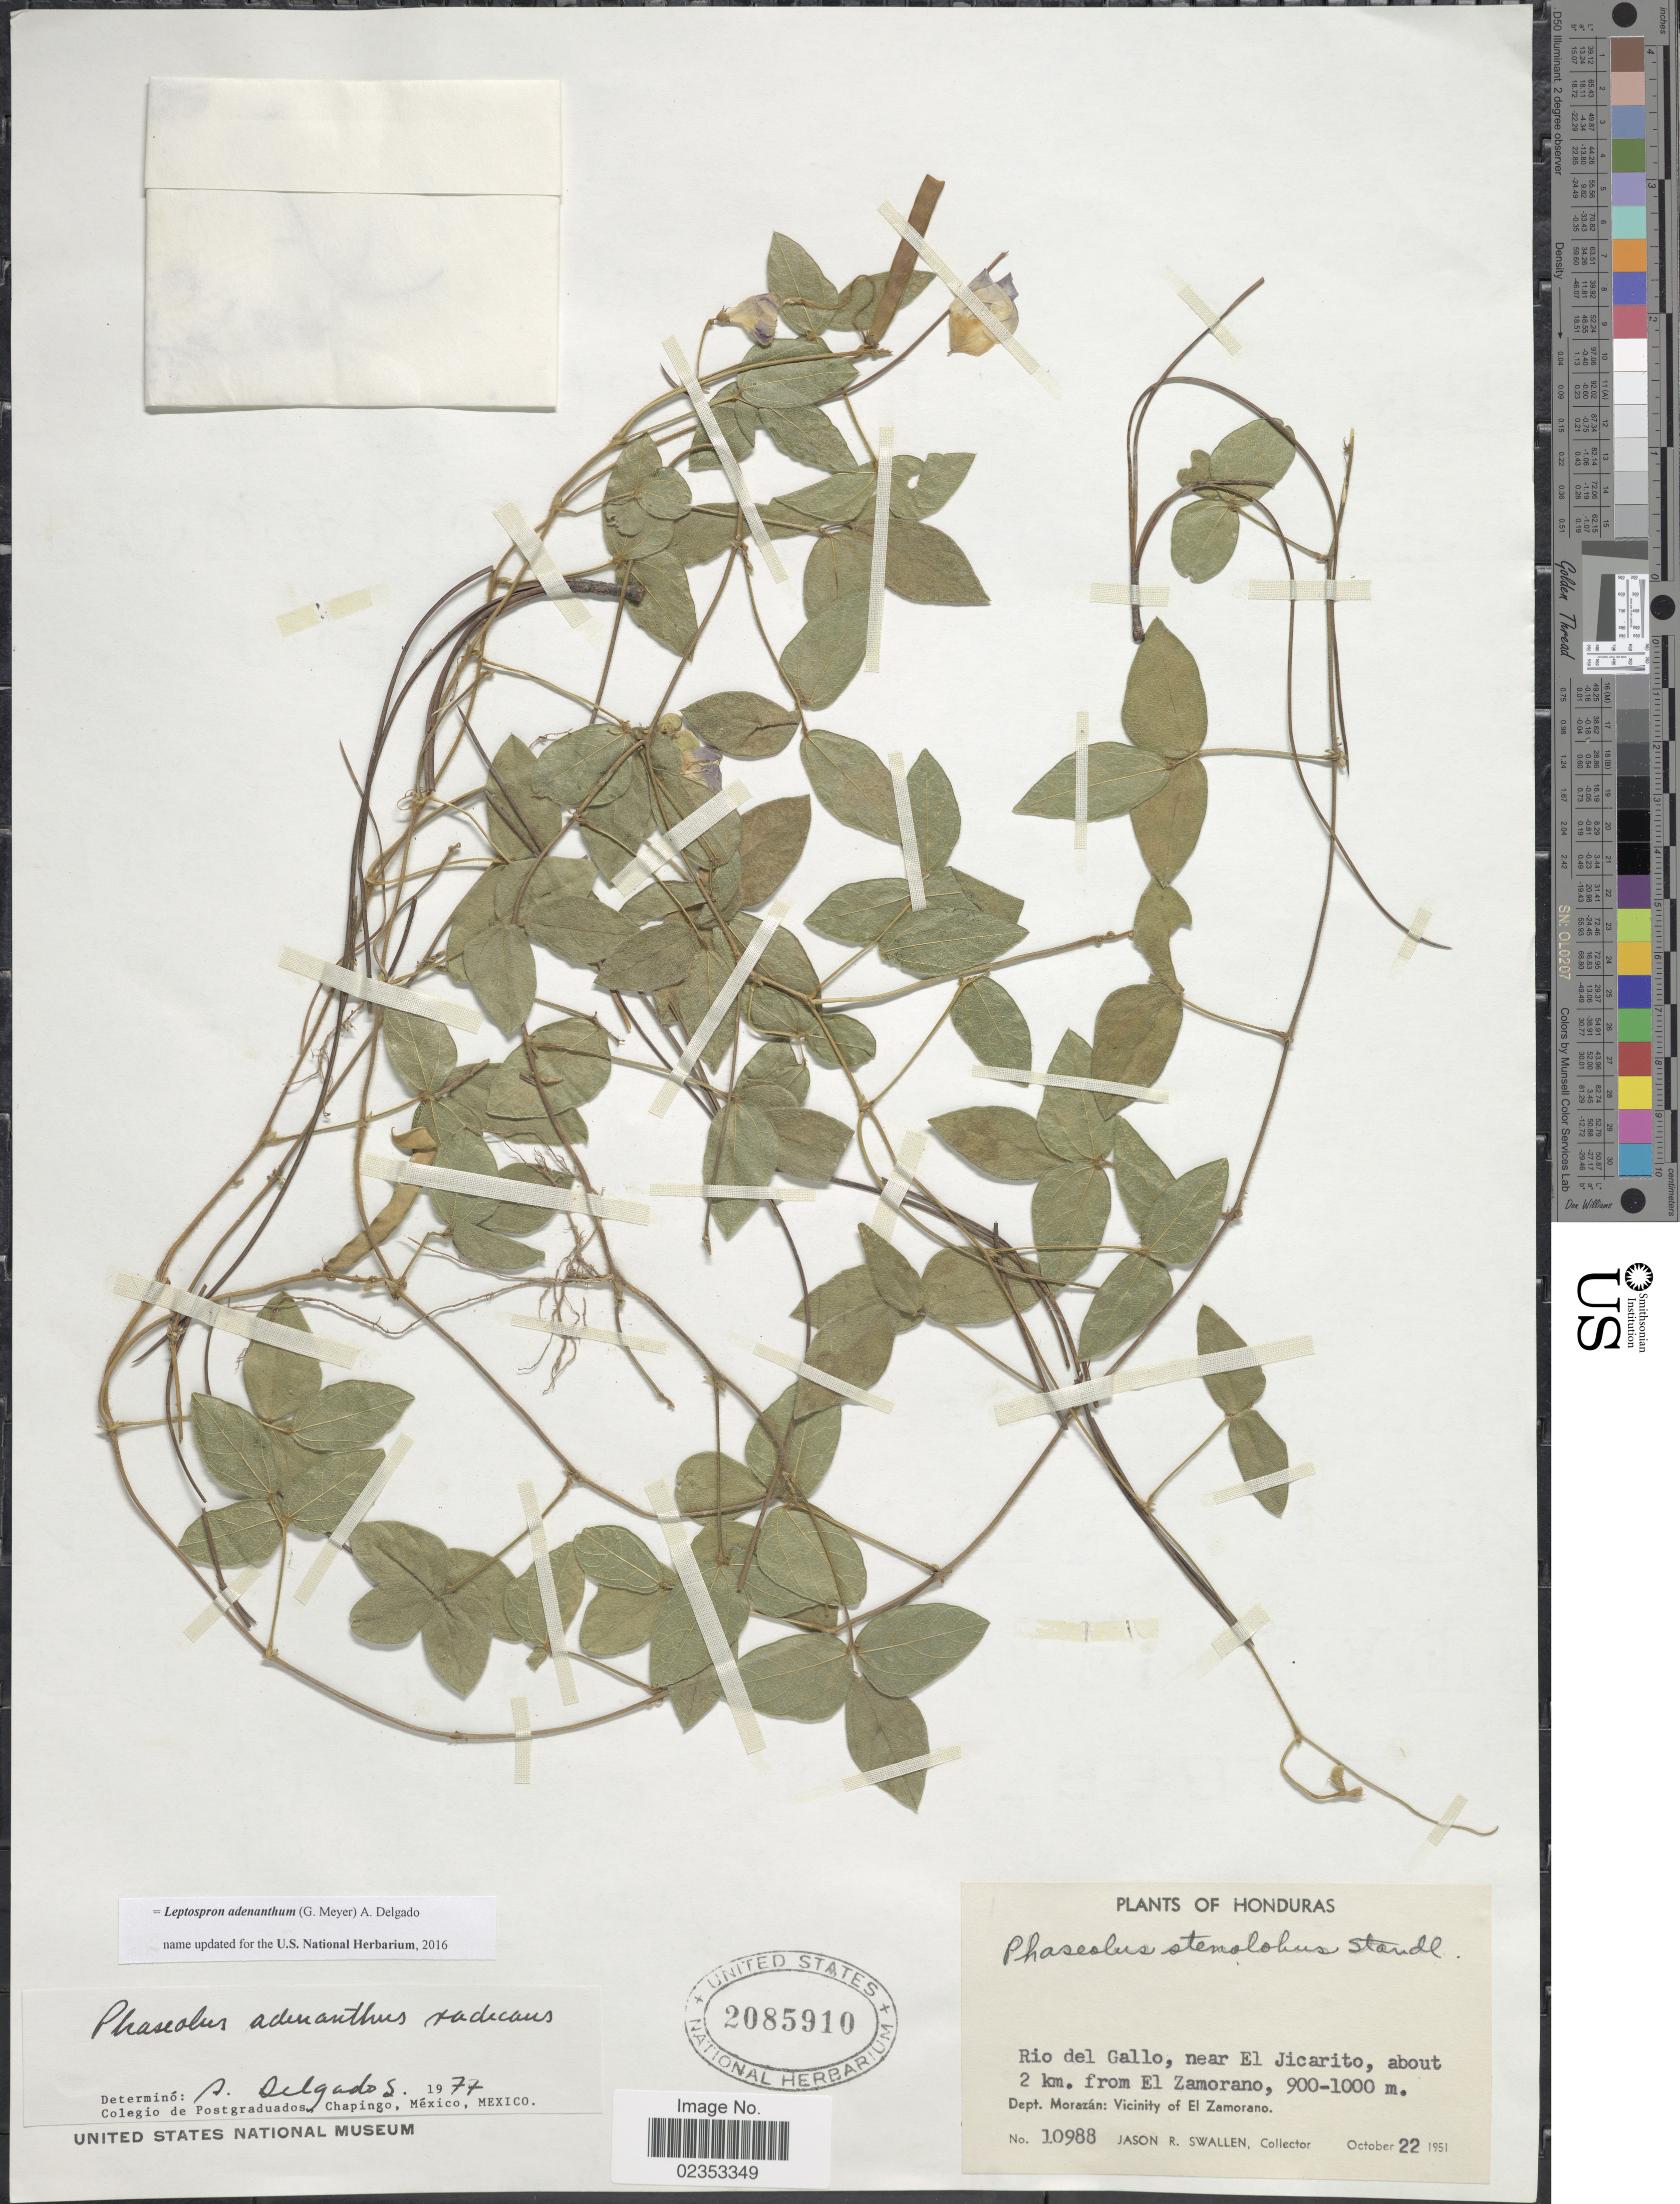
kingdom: Plantae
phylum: Tracheophyta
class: Magnoliopsida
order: Fabales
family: Fabaceae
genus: Leptospron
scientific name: Leptospron adenanthum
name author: (G. Mey.) A. Delgado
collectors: J. R. Swallen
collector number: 10988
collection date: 1951-10-22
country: Honduras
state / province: Fco. Morazán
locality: Rio del Gallo, near El Jicarito, about 2 km. from El Zamorano, Dept. Morazan: Vicinity of El Zamorano.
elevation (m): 900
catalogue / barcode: US 2085910